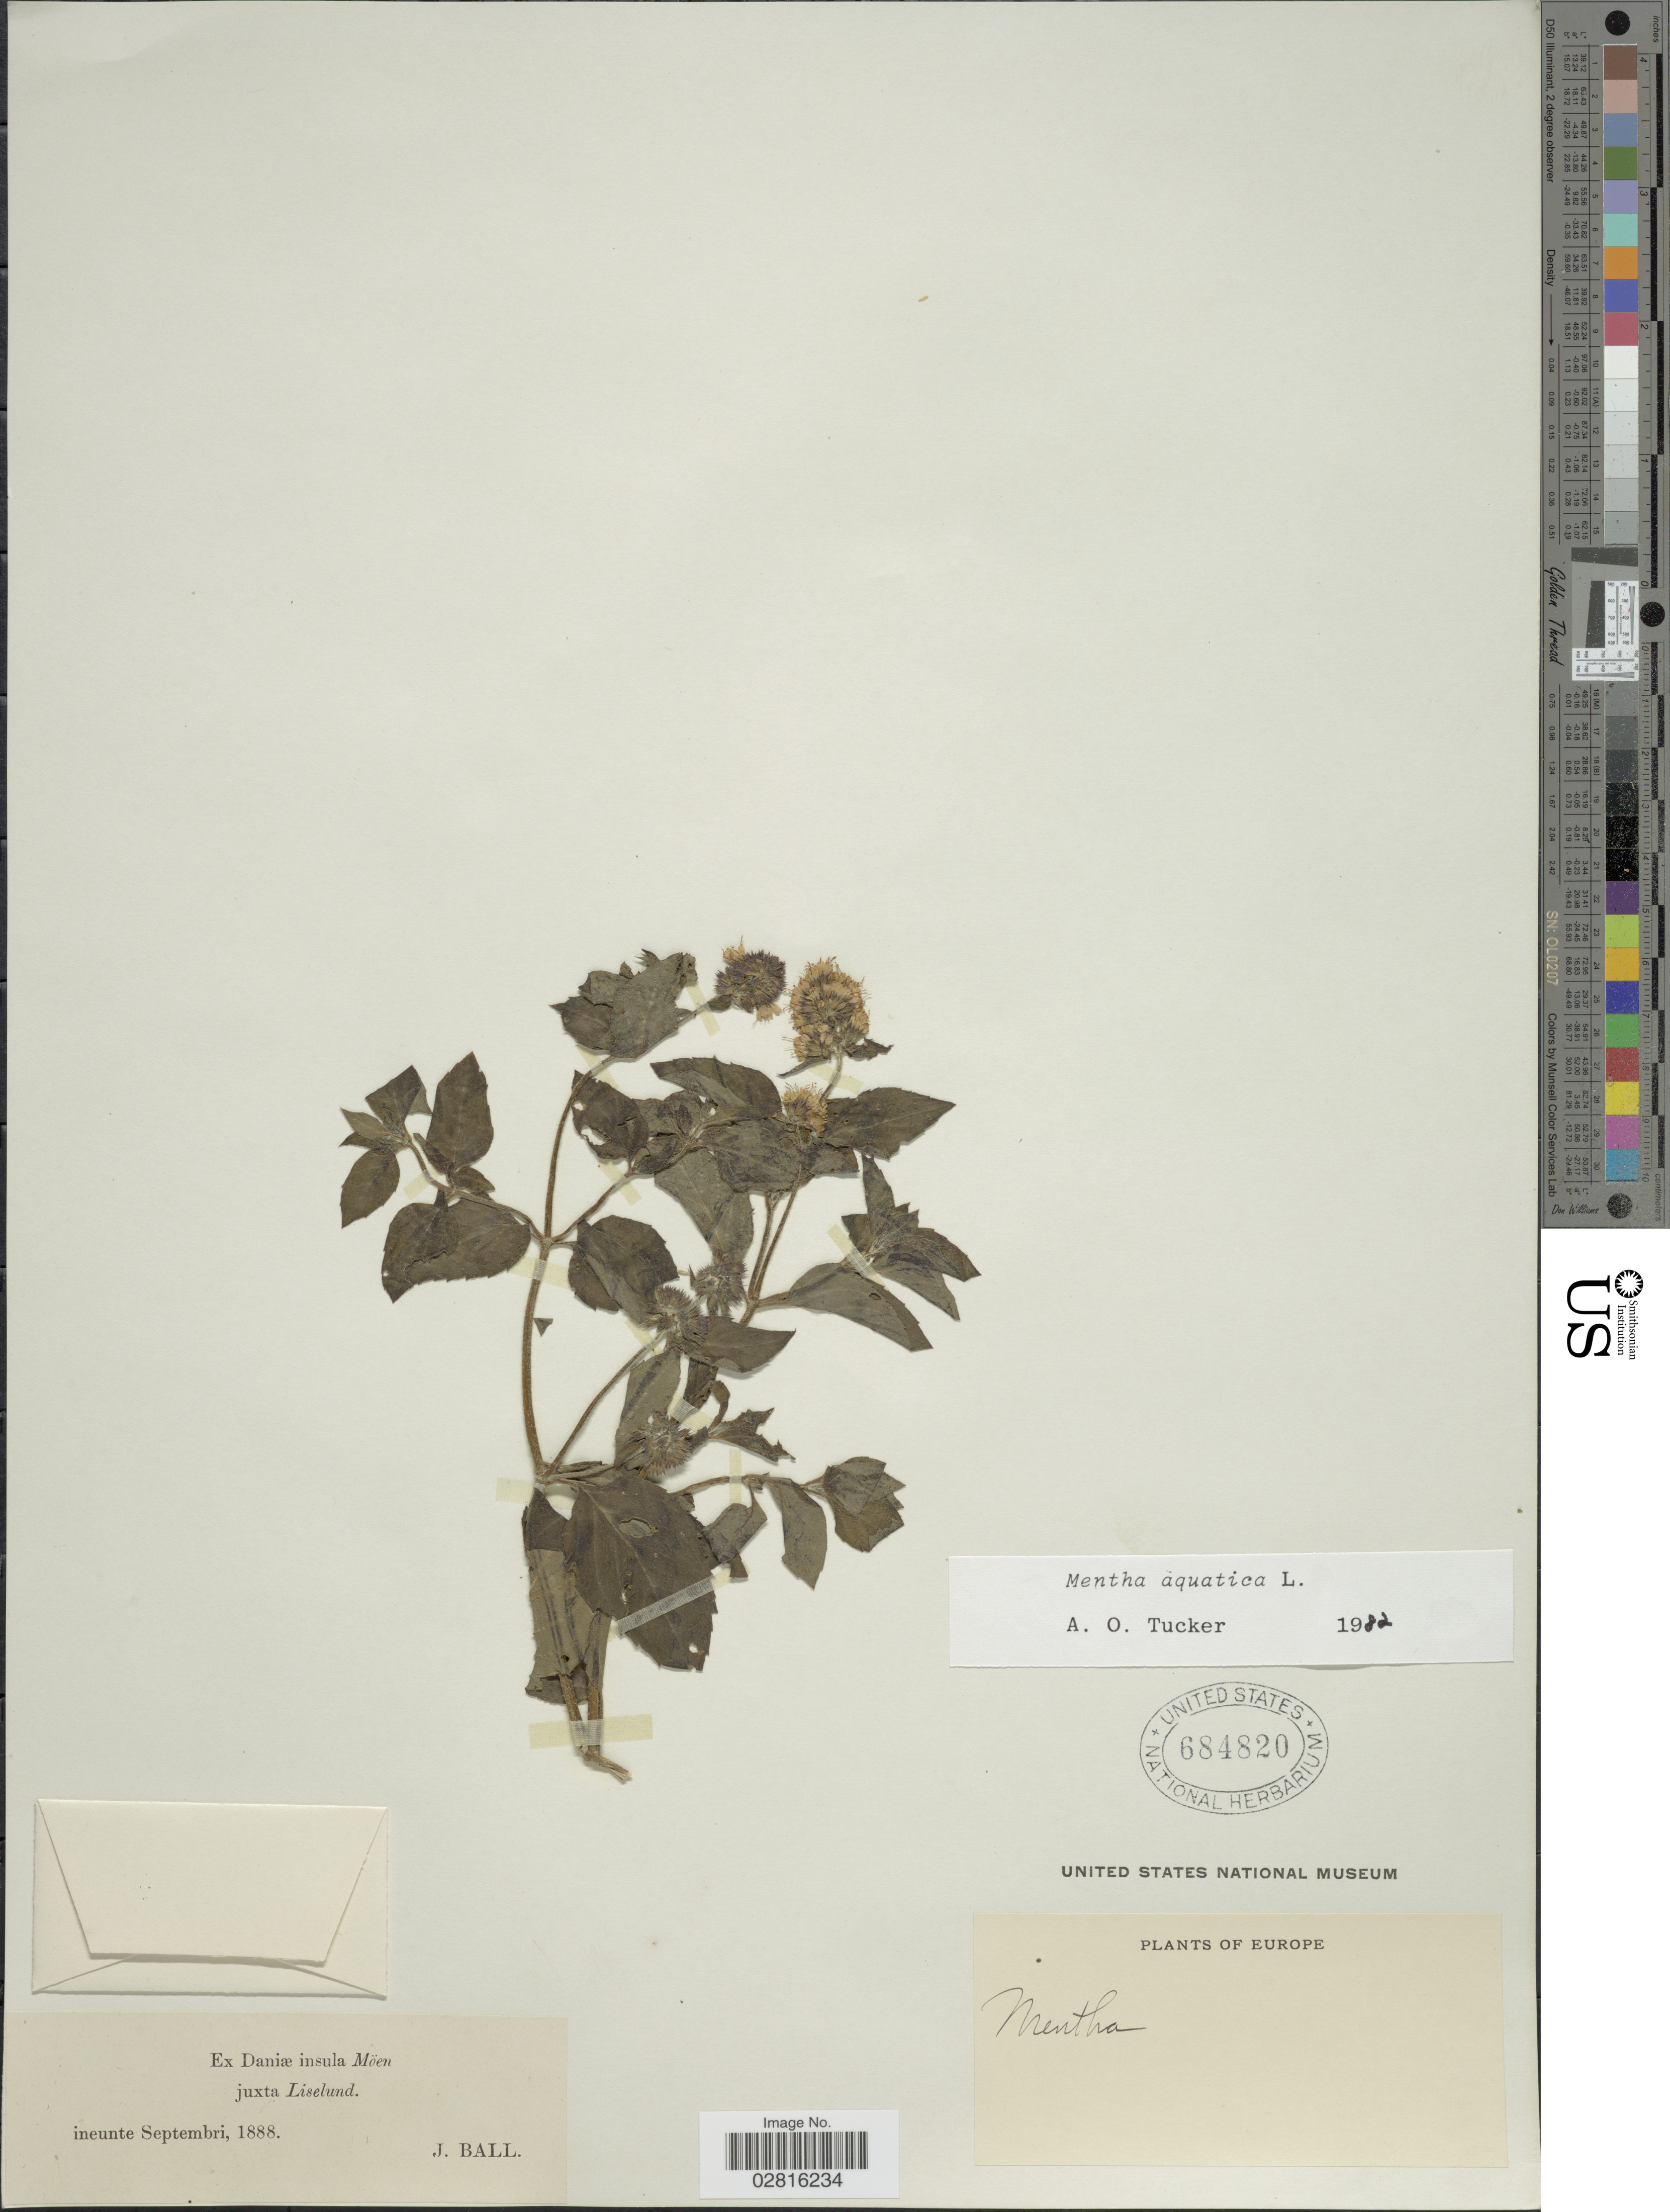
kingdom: Plantae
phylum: Tracheophyta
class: Magnoliopsida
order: Lamiales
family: Lamiaceae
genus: Mentha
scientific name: Mentha aquatica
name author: L.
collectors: J. Ball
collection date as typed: ineunte Septembri, 1888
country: Denmark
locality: Daniæ insula Möen juxta Liselund.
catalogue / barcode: US 684820